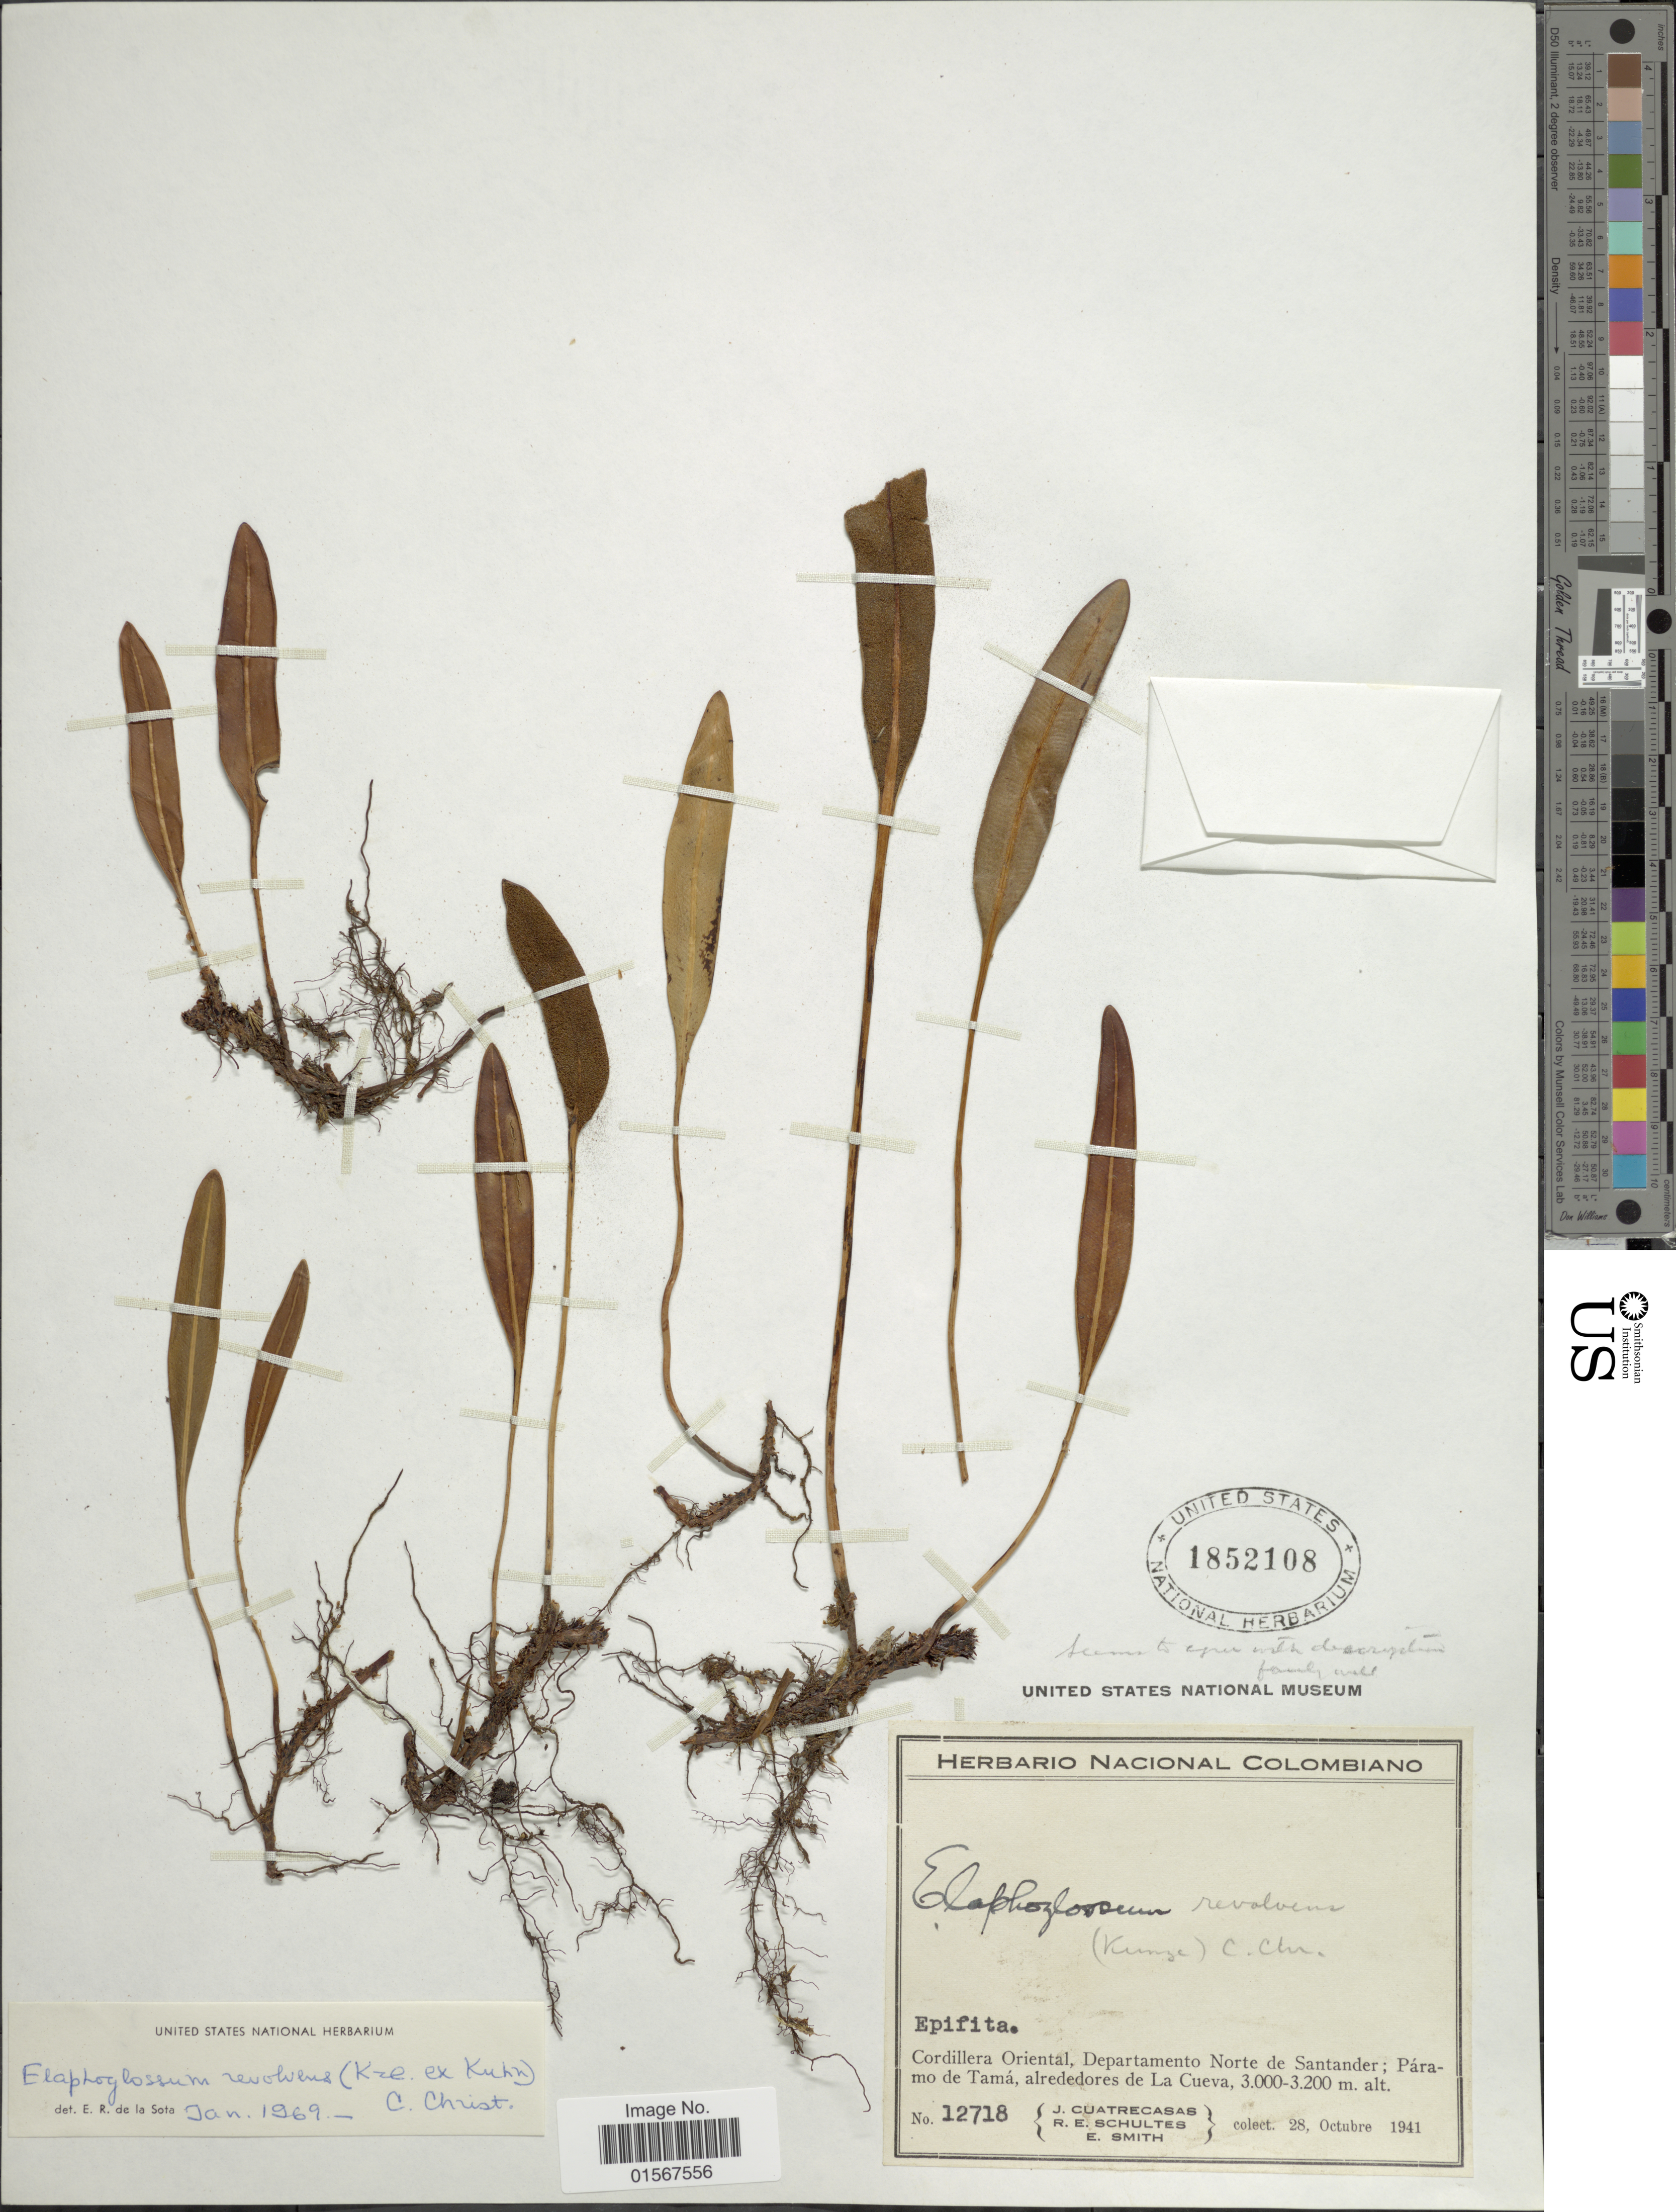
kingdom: Plantae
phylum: Tracheophyta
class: Polypodiopsida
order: Polypodiales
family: Dryopteridaceae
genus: Elaphoglossum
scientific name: Elaphoglossum revolvens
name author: (Fée) C. Chr.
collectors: J. Cuatrecasas, R. E. Schultes & C. E. Smith Jr.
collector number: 12718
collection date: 1941-10-28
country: Colombia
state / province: Norte de Santander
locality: Cordillera Oriental, Departamento Norte de Santander; Paramo de Tama, alrededores de La Cueva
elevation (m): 3000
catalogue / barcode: US 1852108